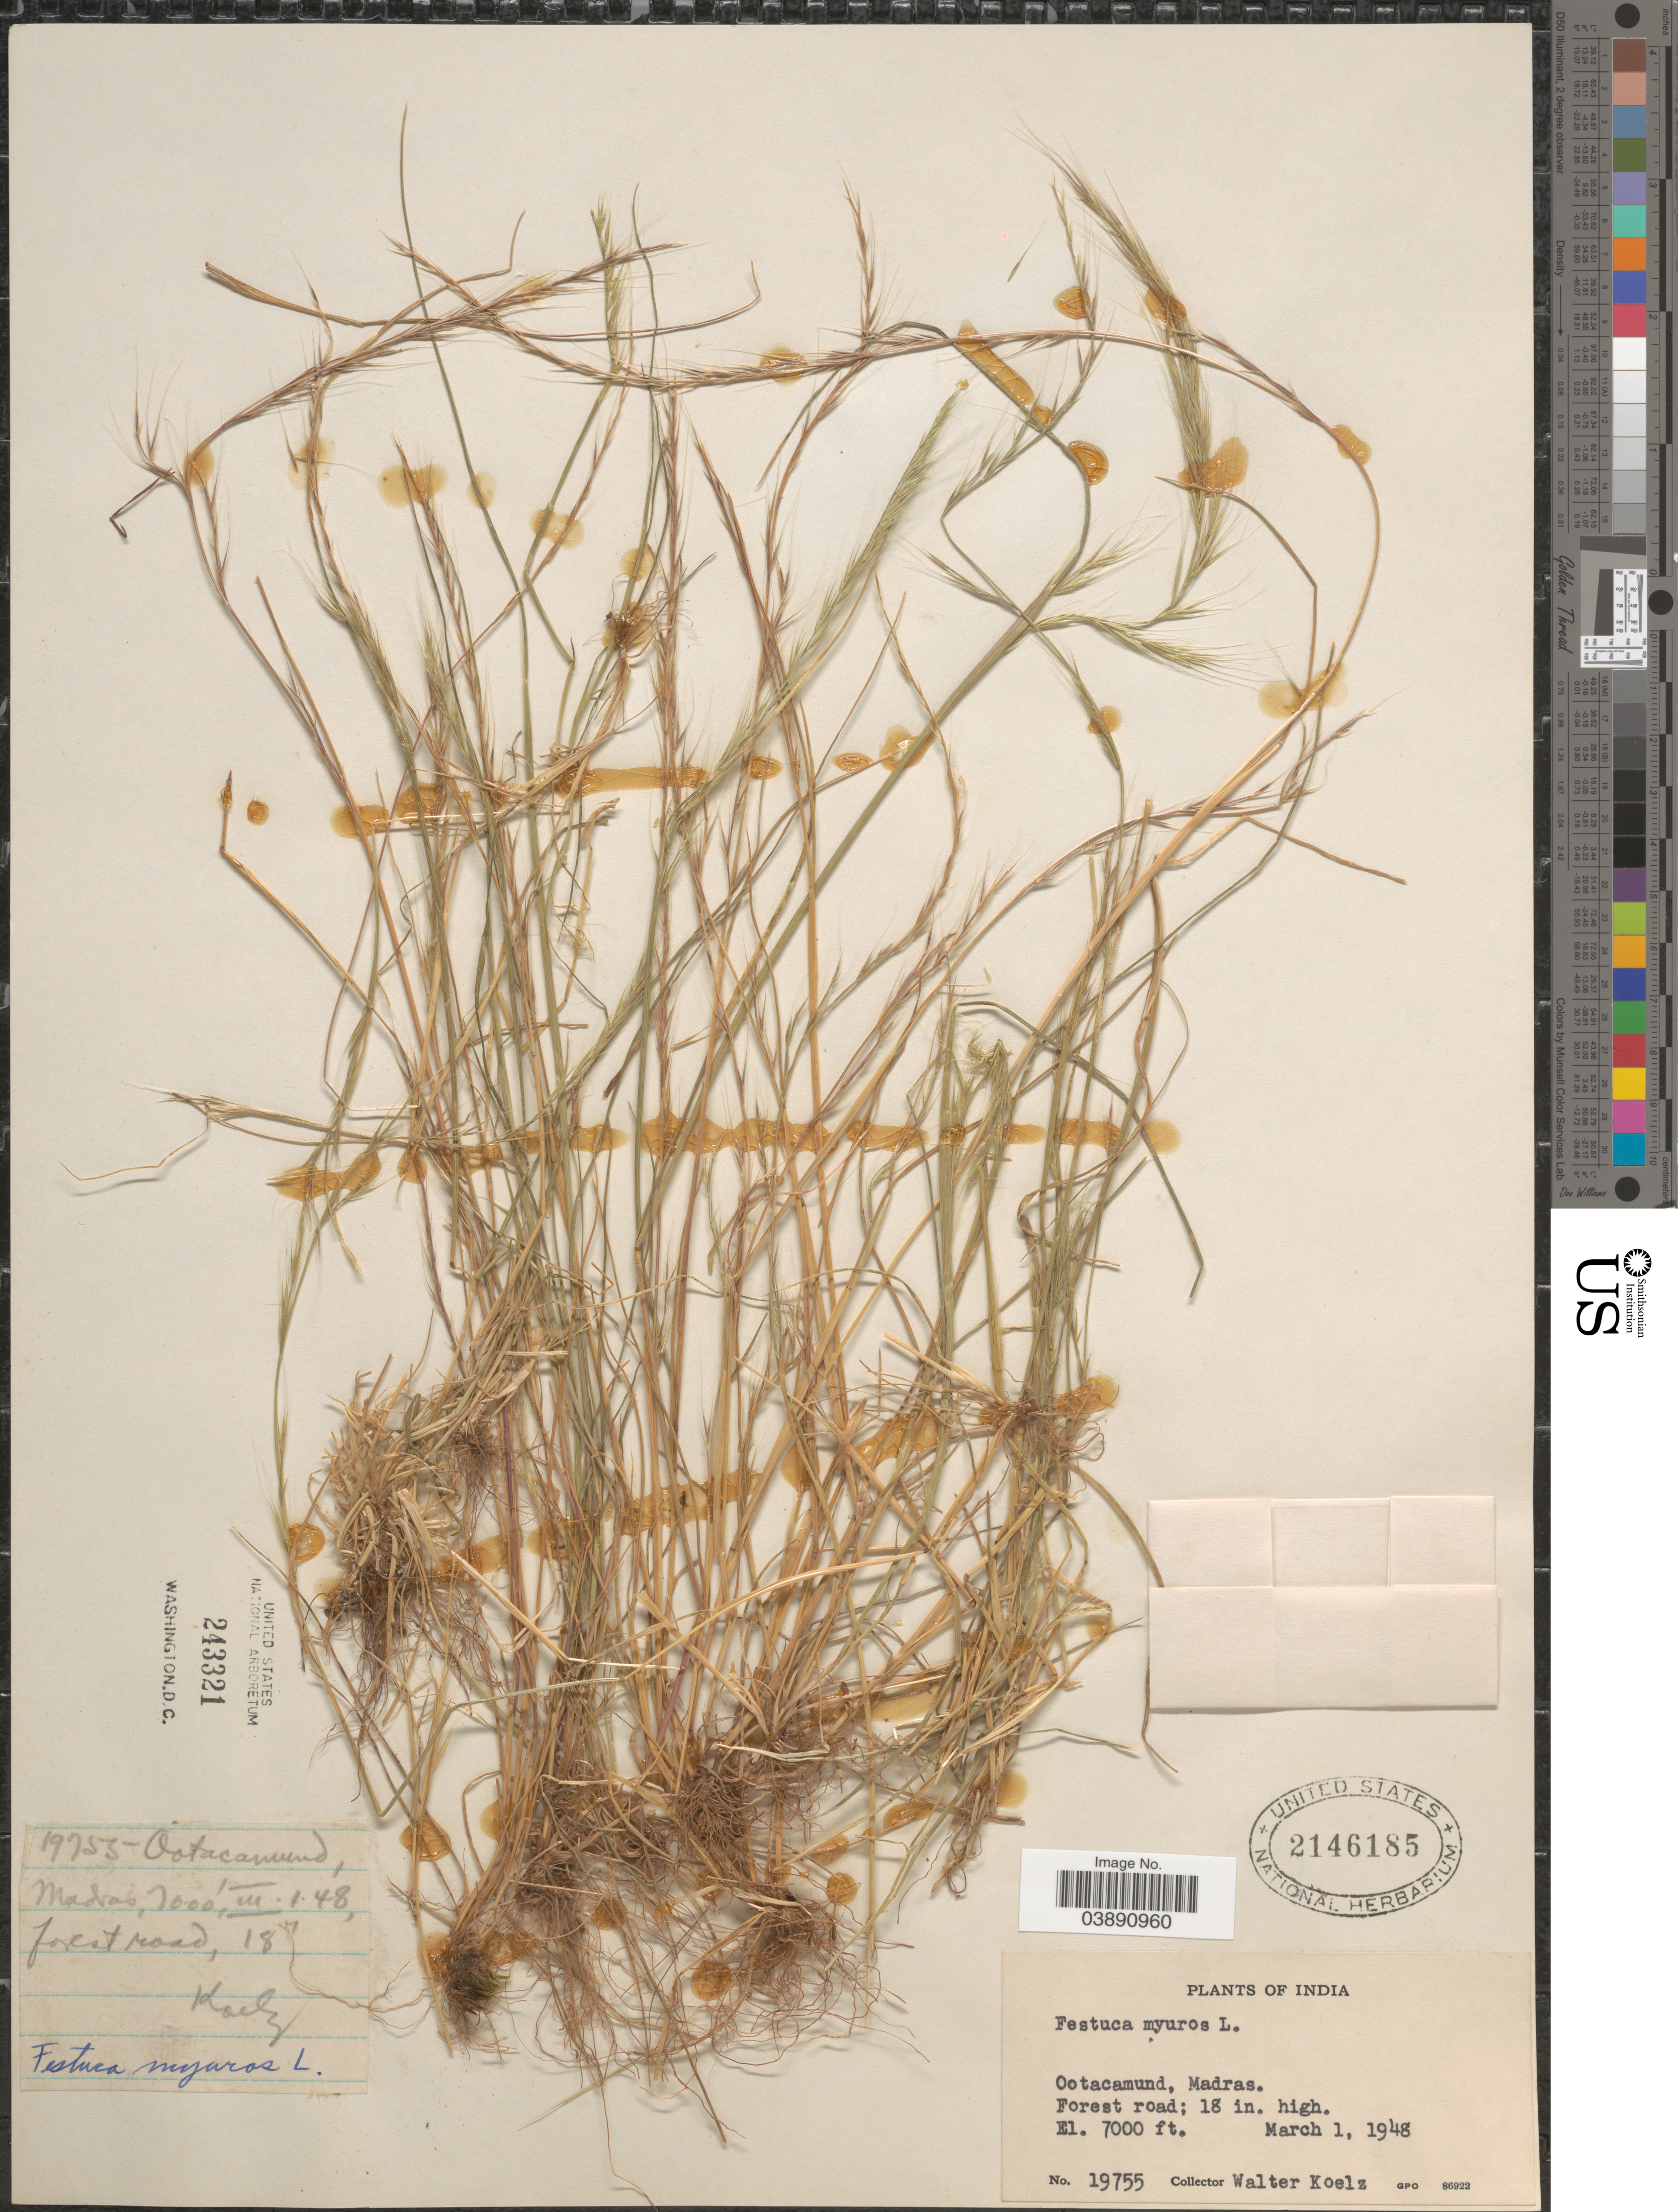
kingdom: Plantae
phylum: Tracheophyta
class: Liliopsida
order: Poales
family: Poaceae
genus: Festuca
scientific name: Festuca myuros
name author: L.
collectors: W. N. Koelz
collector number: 19755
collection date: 1948-03-01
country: India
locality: Ootacamund, Madras. Forest road.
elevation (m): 2134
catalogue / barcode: US 2146185